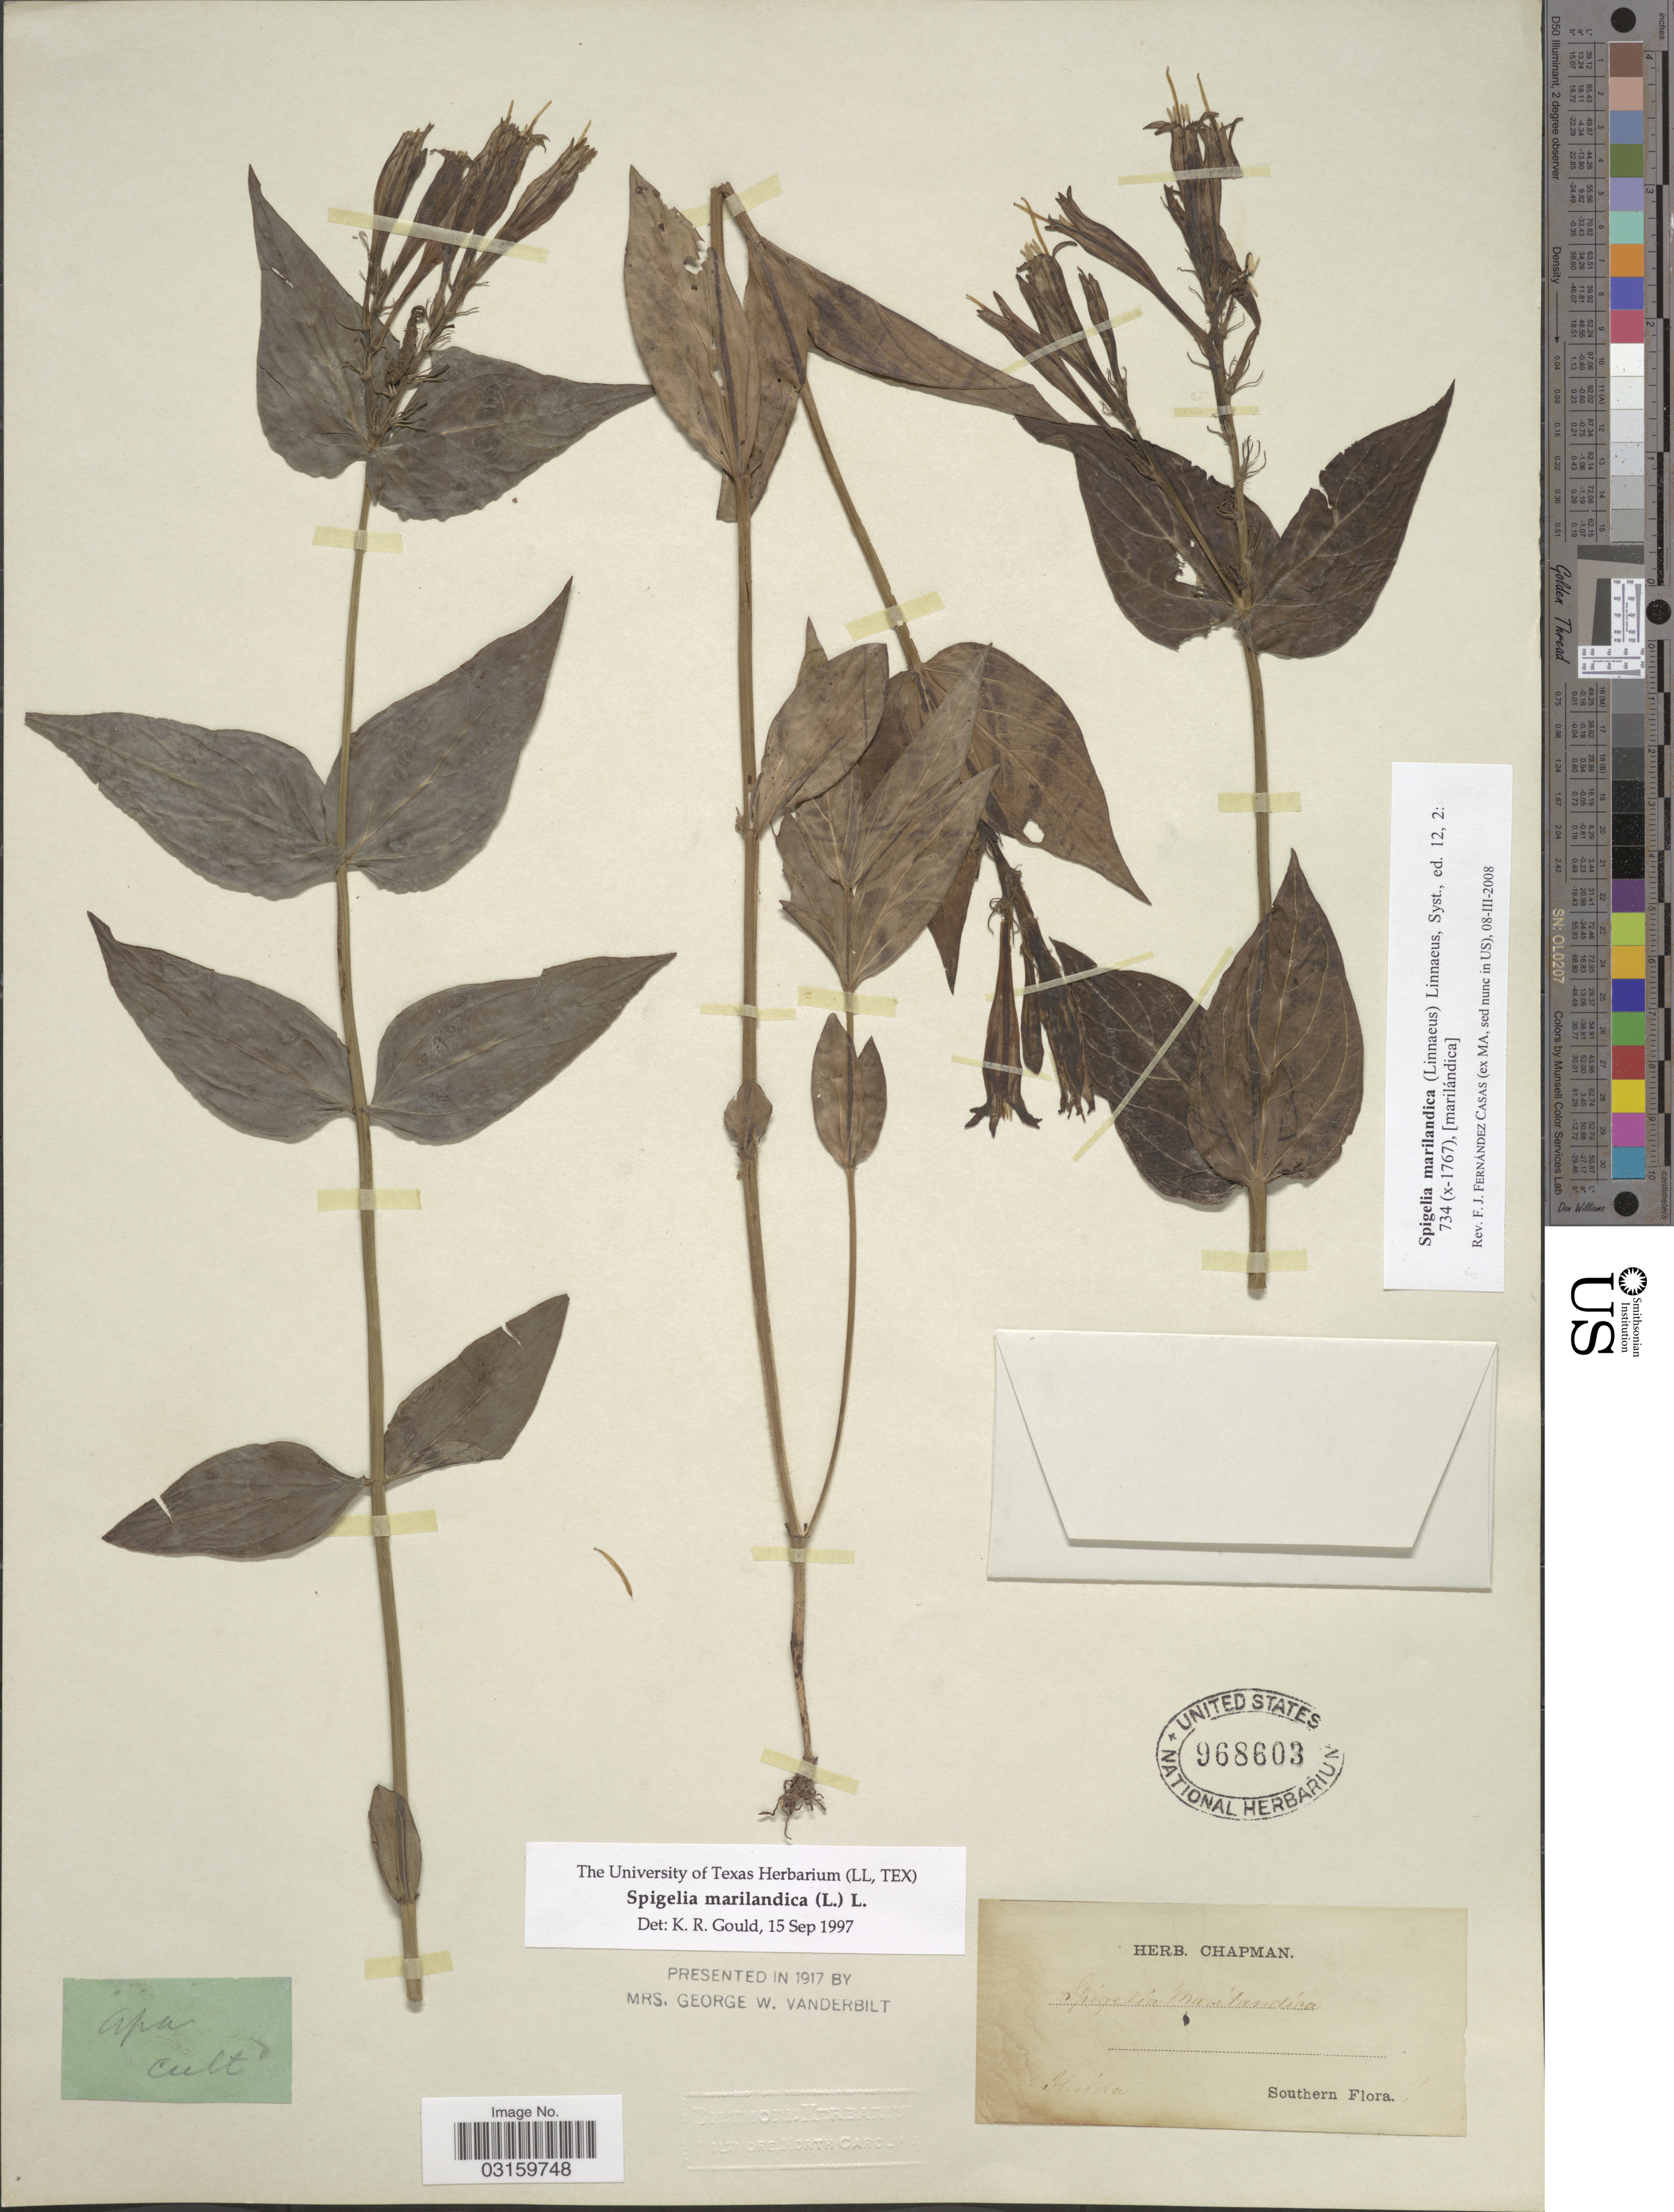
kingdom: Plantae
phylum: Tracheophyta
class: Magnoliopsida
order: Gentianales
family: Loganiaceae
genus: Spigelia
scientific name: Spigelia marilandica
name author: (L.) L.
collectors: ex herb. Chapman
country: United States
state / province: Florida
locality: Southern.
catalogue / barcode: US 968603